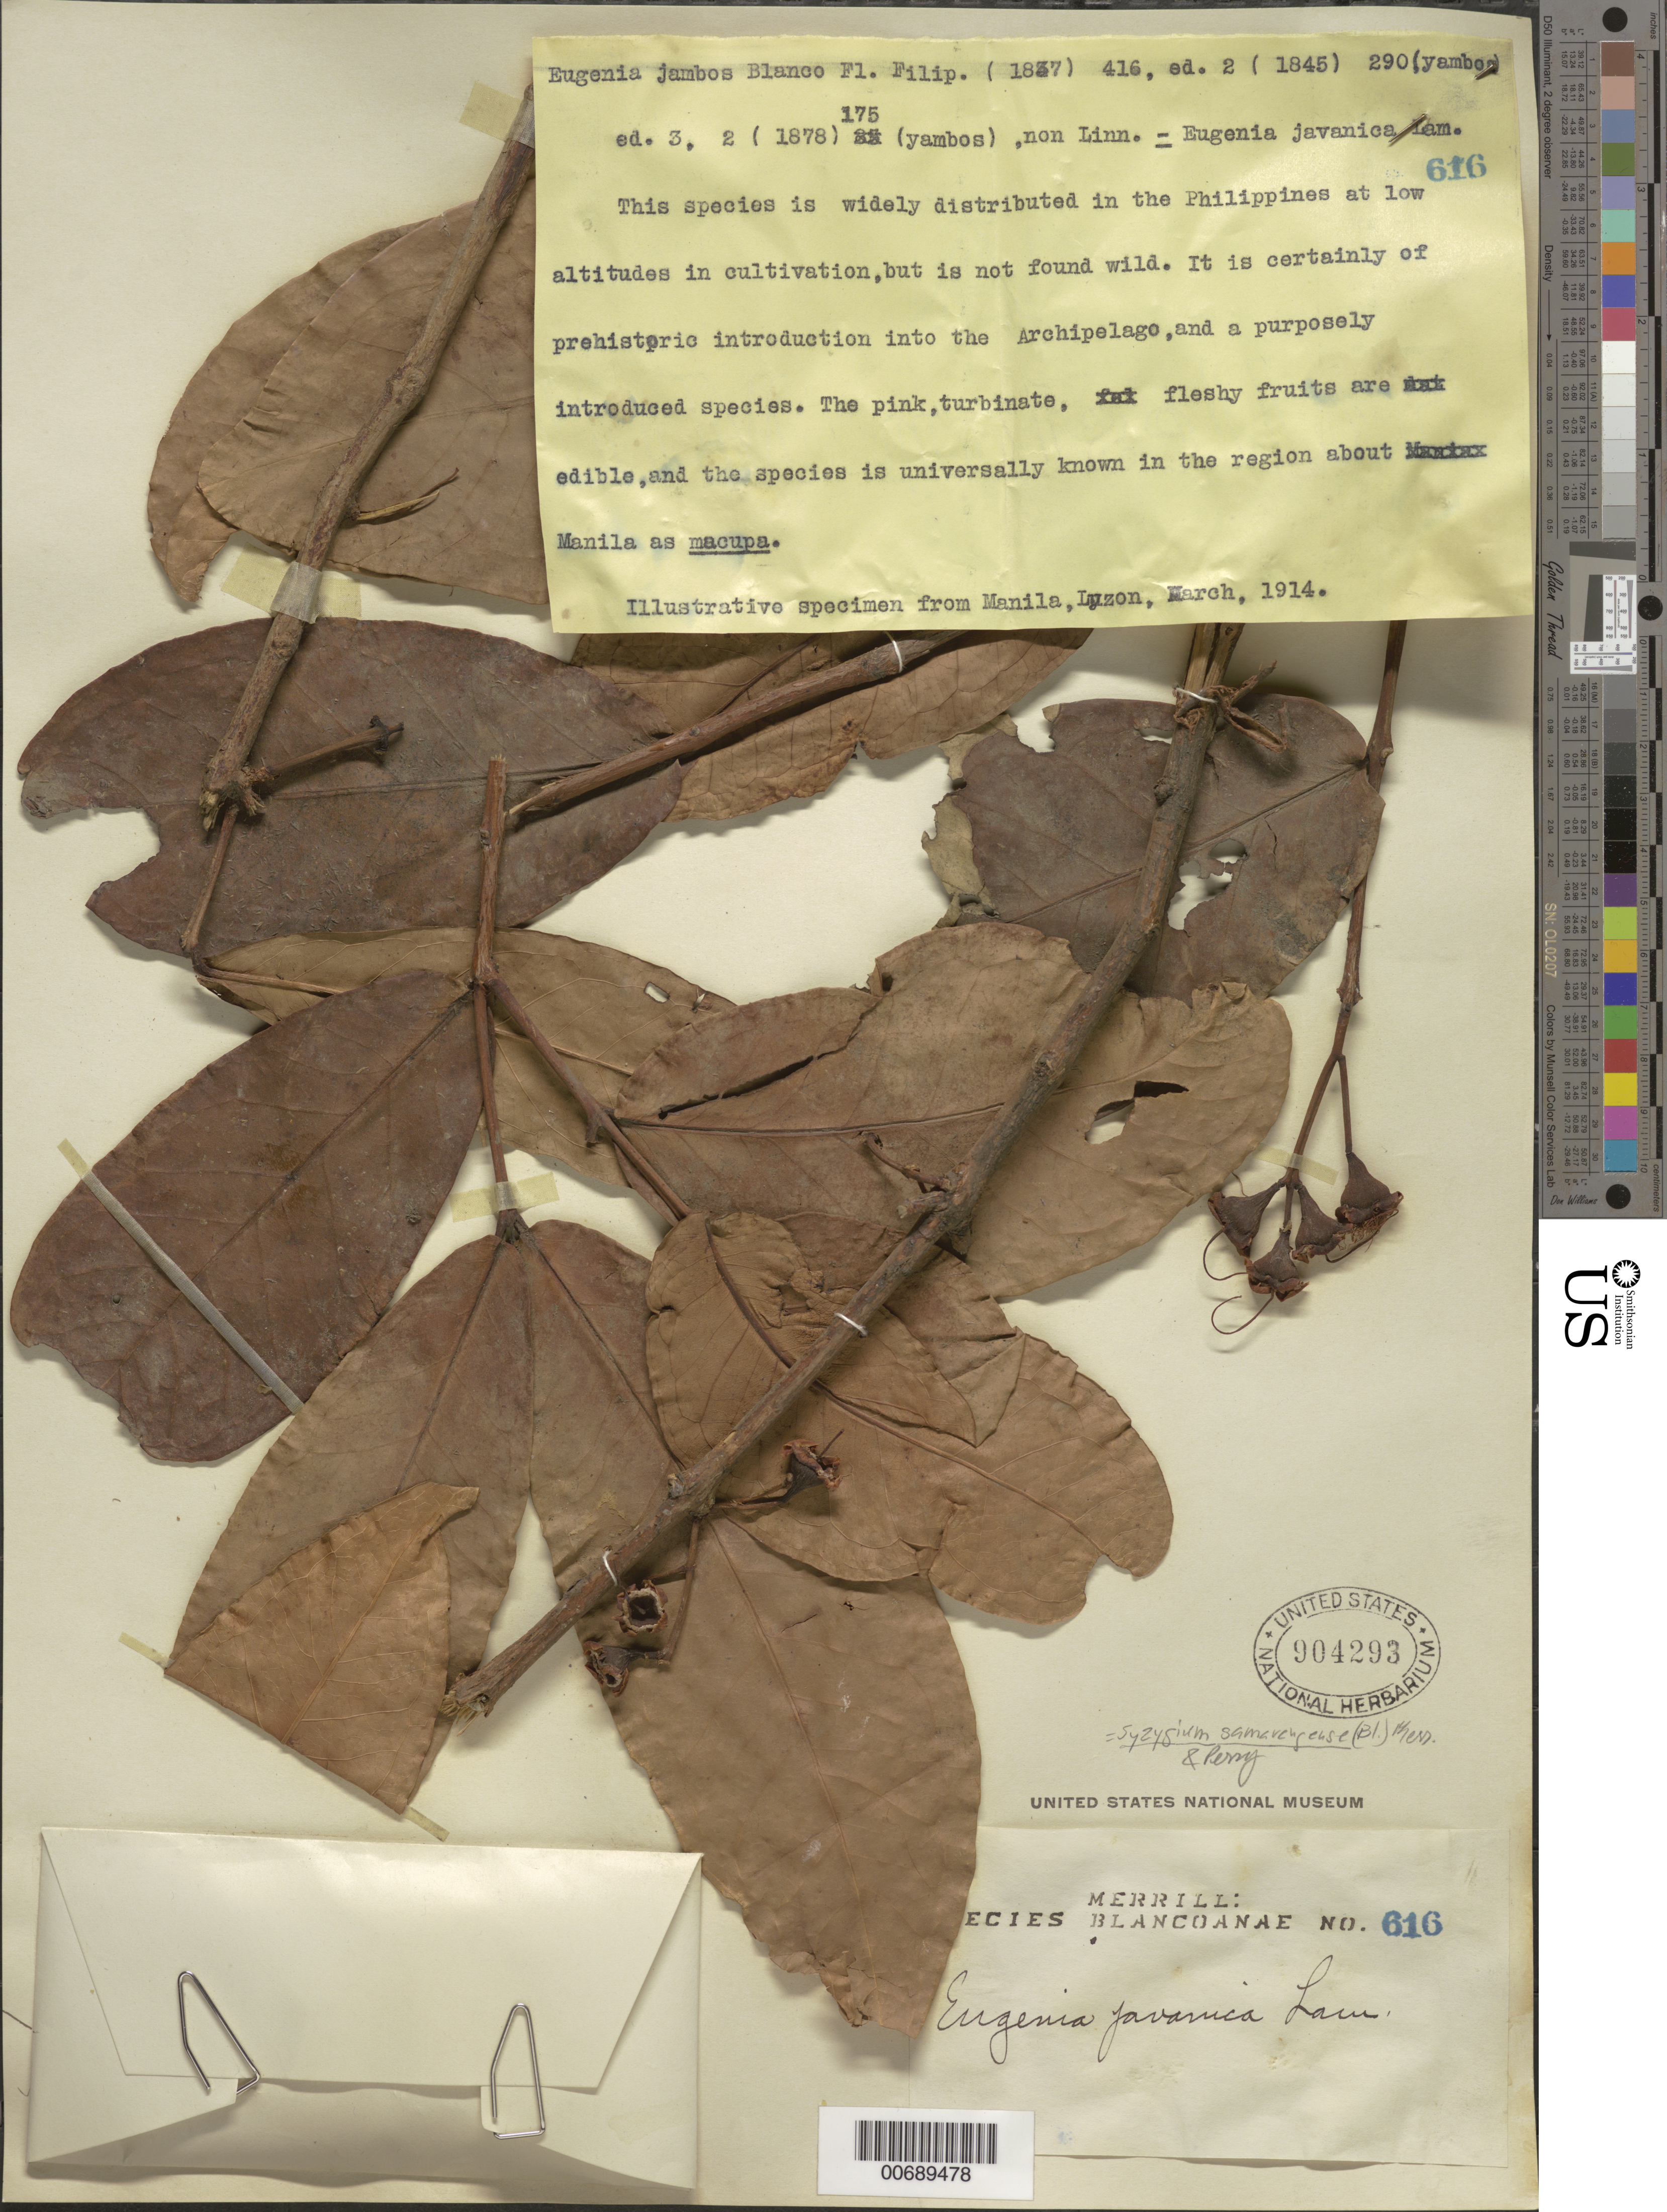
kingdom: Plantae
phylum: Tracheophyta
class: Magnoliopsida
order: Myrtales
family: Myrtaceae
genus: Syzygium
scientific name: Syzygium samarangense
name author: (Blume) Merr. & L.M. Perry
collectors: E. D. Merrill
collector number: Sp. Blancoan. 0616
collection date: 1914-03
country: Philippines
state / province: National Capital Region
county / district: Manila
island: Luzon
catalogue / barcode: US 904293